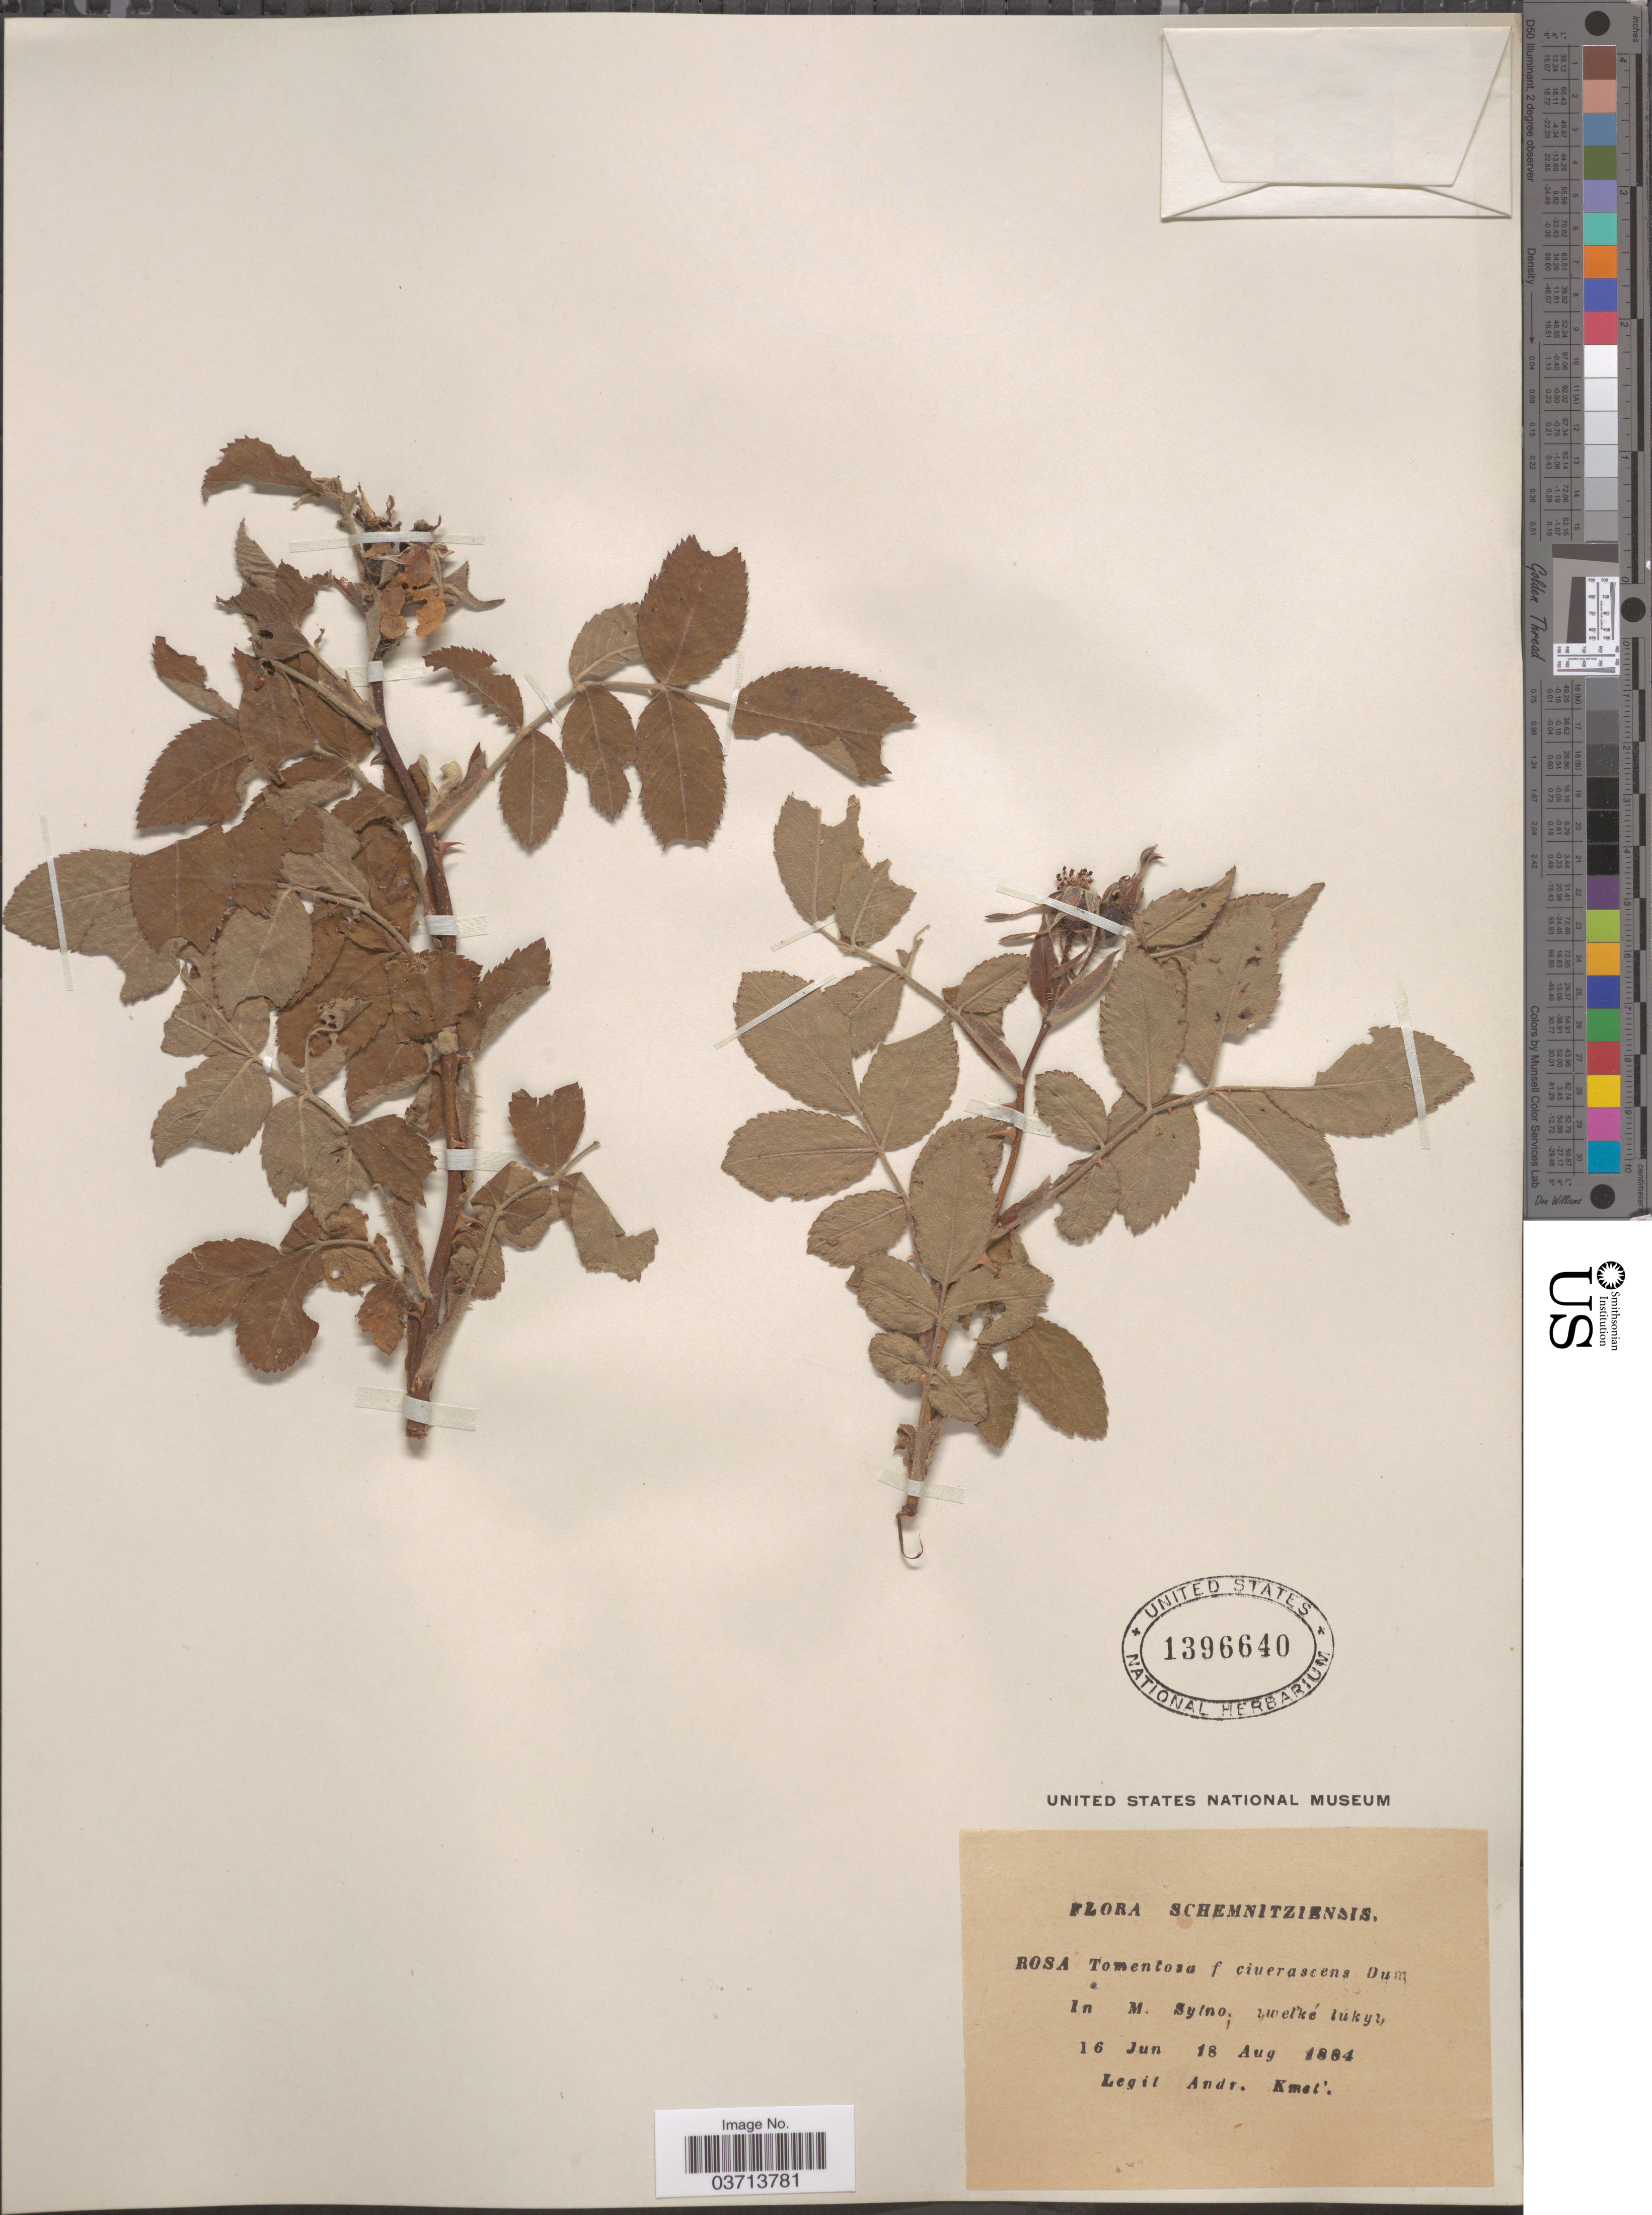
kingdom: Plantae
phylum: Tracheophyta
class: Magnoliopsida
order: Rosales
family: Rosaceae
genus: Rosa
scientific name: Rosa tomentosa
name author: Sm.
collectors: A. Kmet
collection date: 1884-06-16/1884-08-18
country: Slovakia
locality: Schemnitziensis. In M. Sytno; welke lukyt. [interpreted]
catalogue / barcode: US 1396640